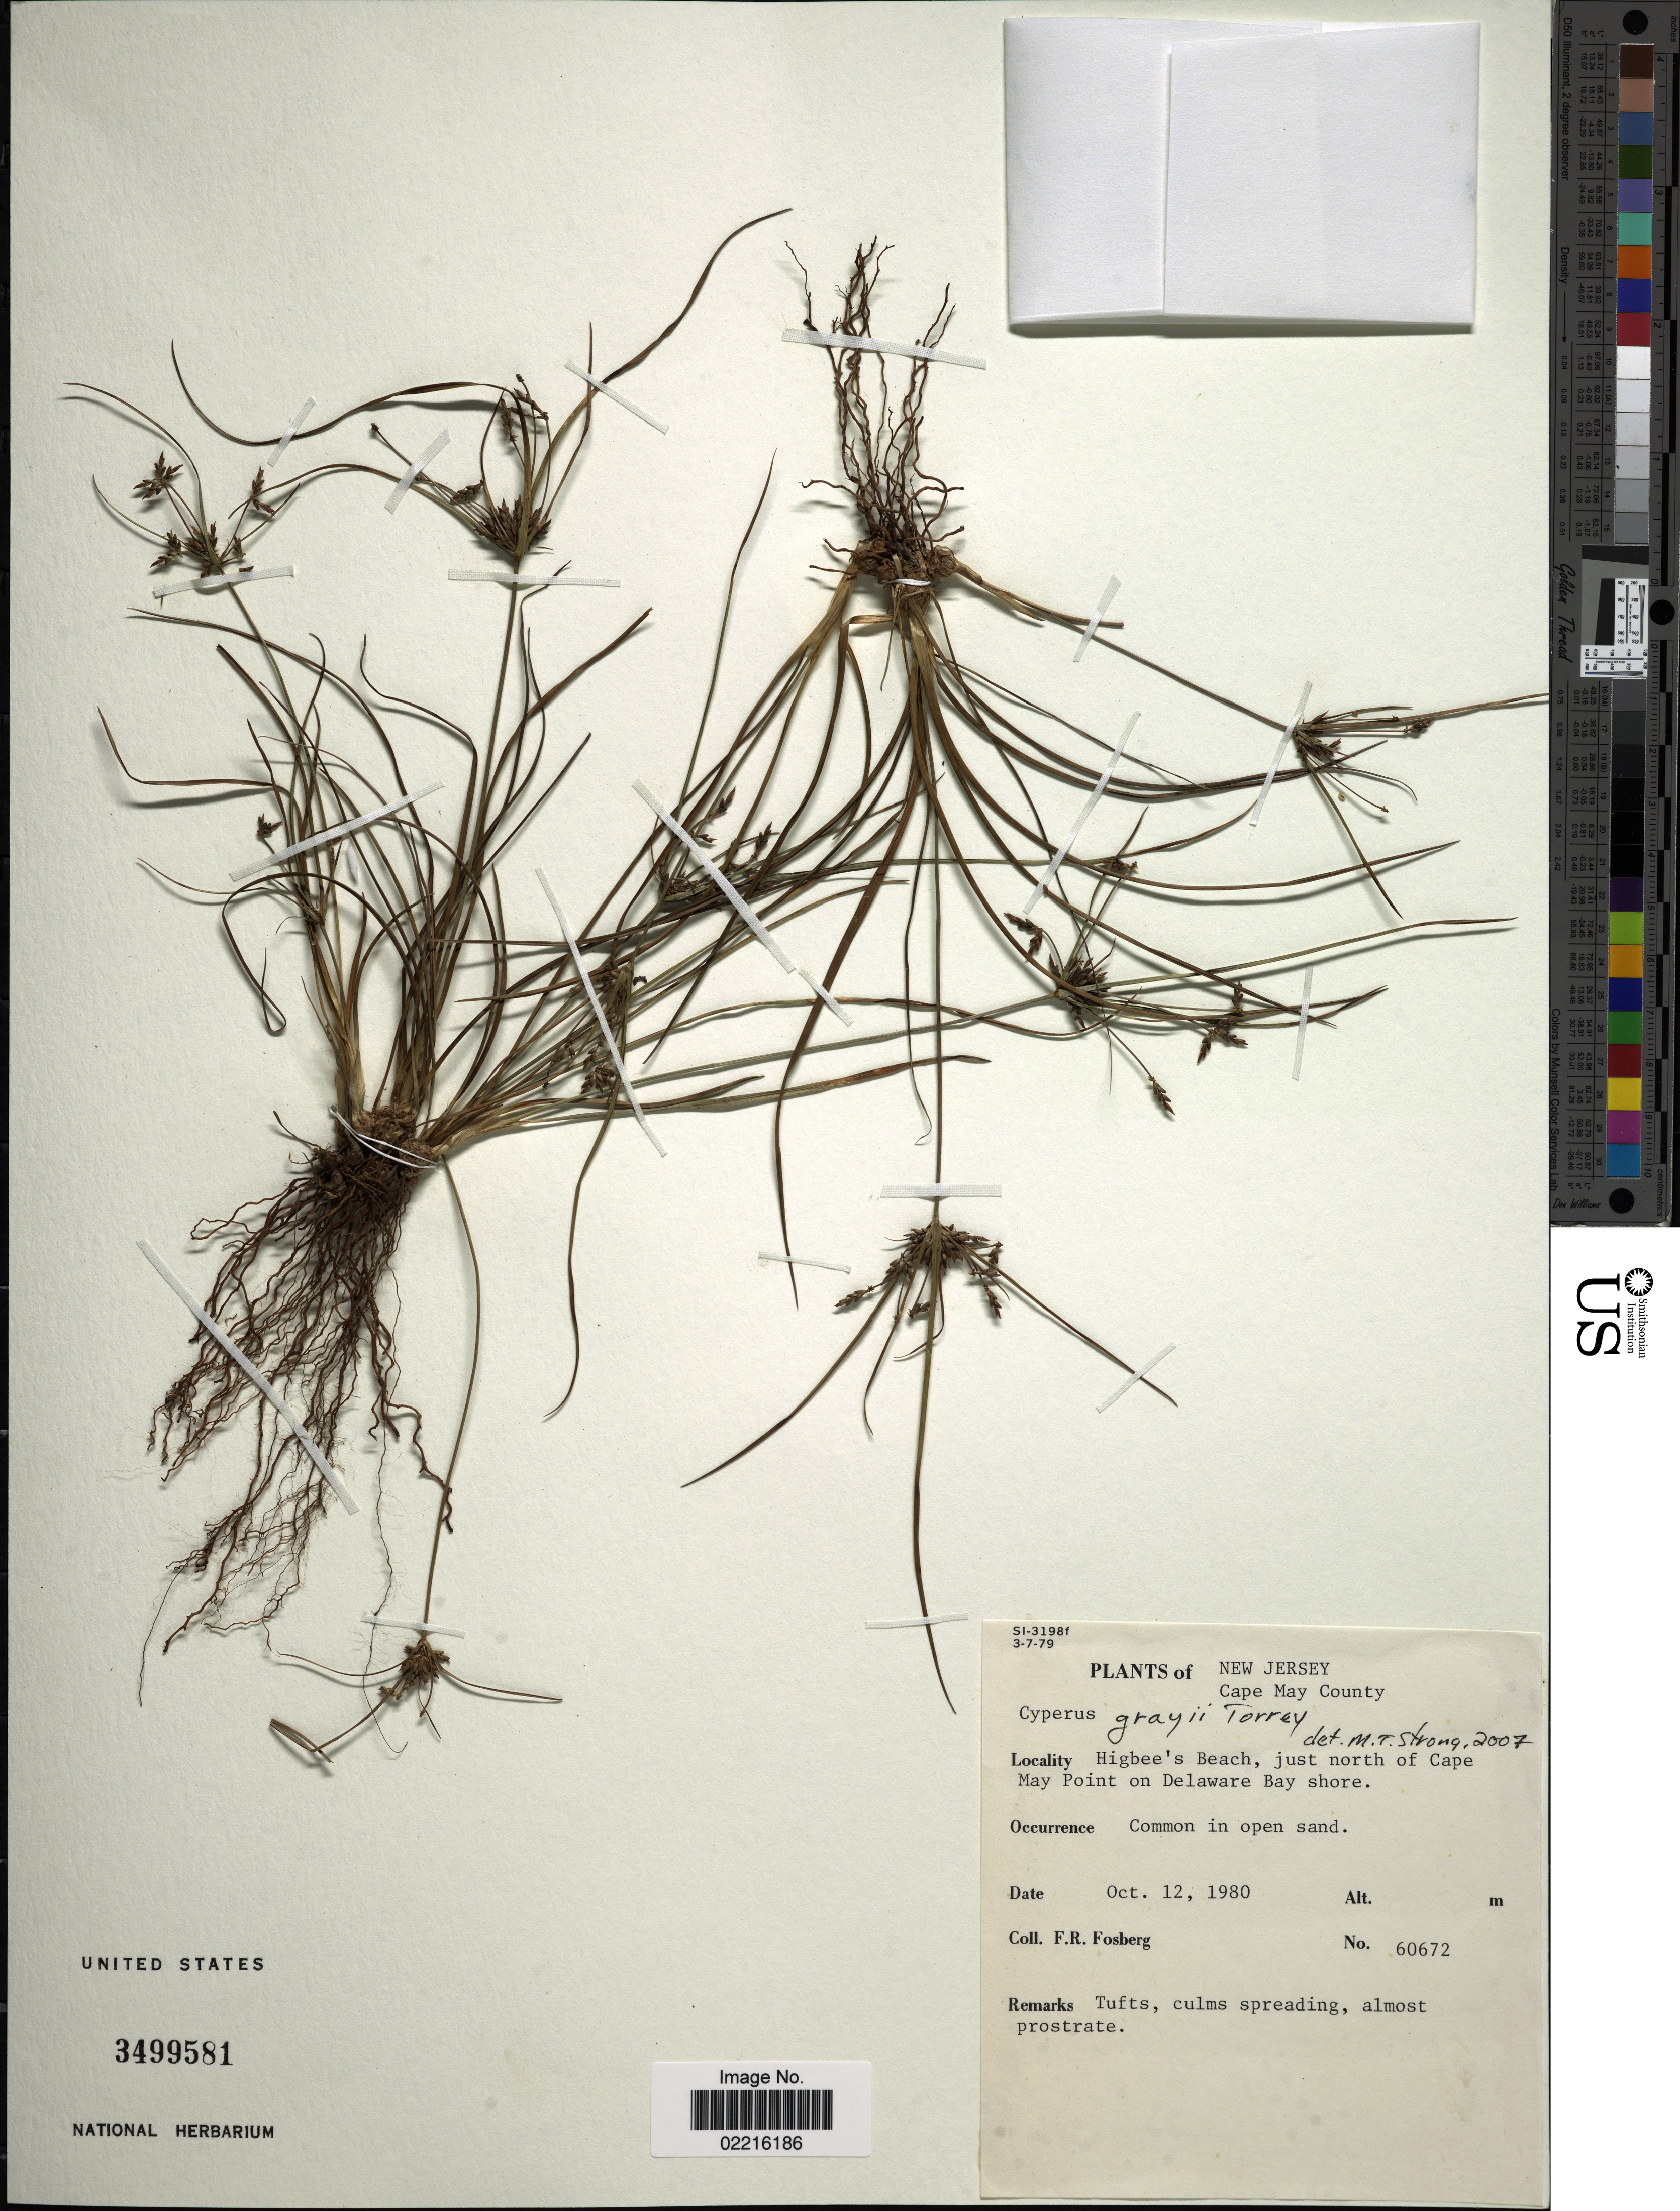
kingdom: Plantae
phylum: Tracheophyta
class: Liliopsida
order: Poales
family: Cyperaceae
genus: Cyperus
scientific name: Cyperus grayi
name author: Torr.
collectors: F. R. Fosberg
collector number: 60672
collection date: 1980-10-12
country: United States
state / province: New Jersey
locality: Cape May County, Higbee's Beach, just north of Cape May Point on Delaware Bay shore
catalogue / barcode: US 3499581